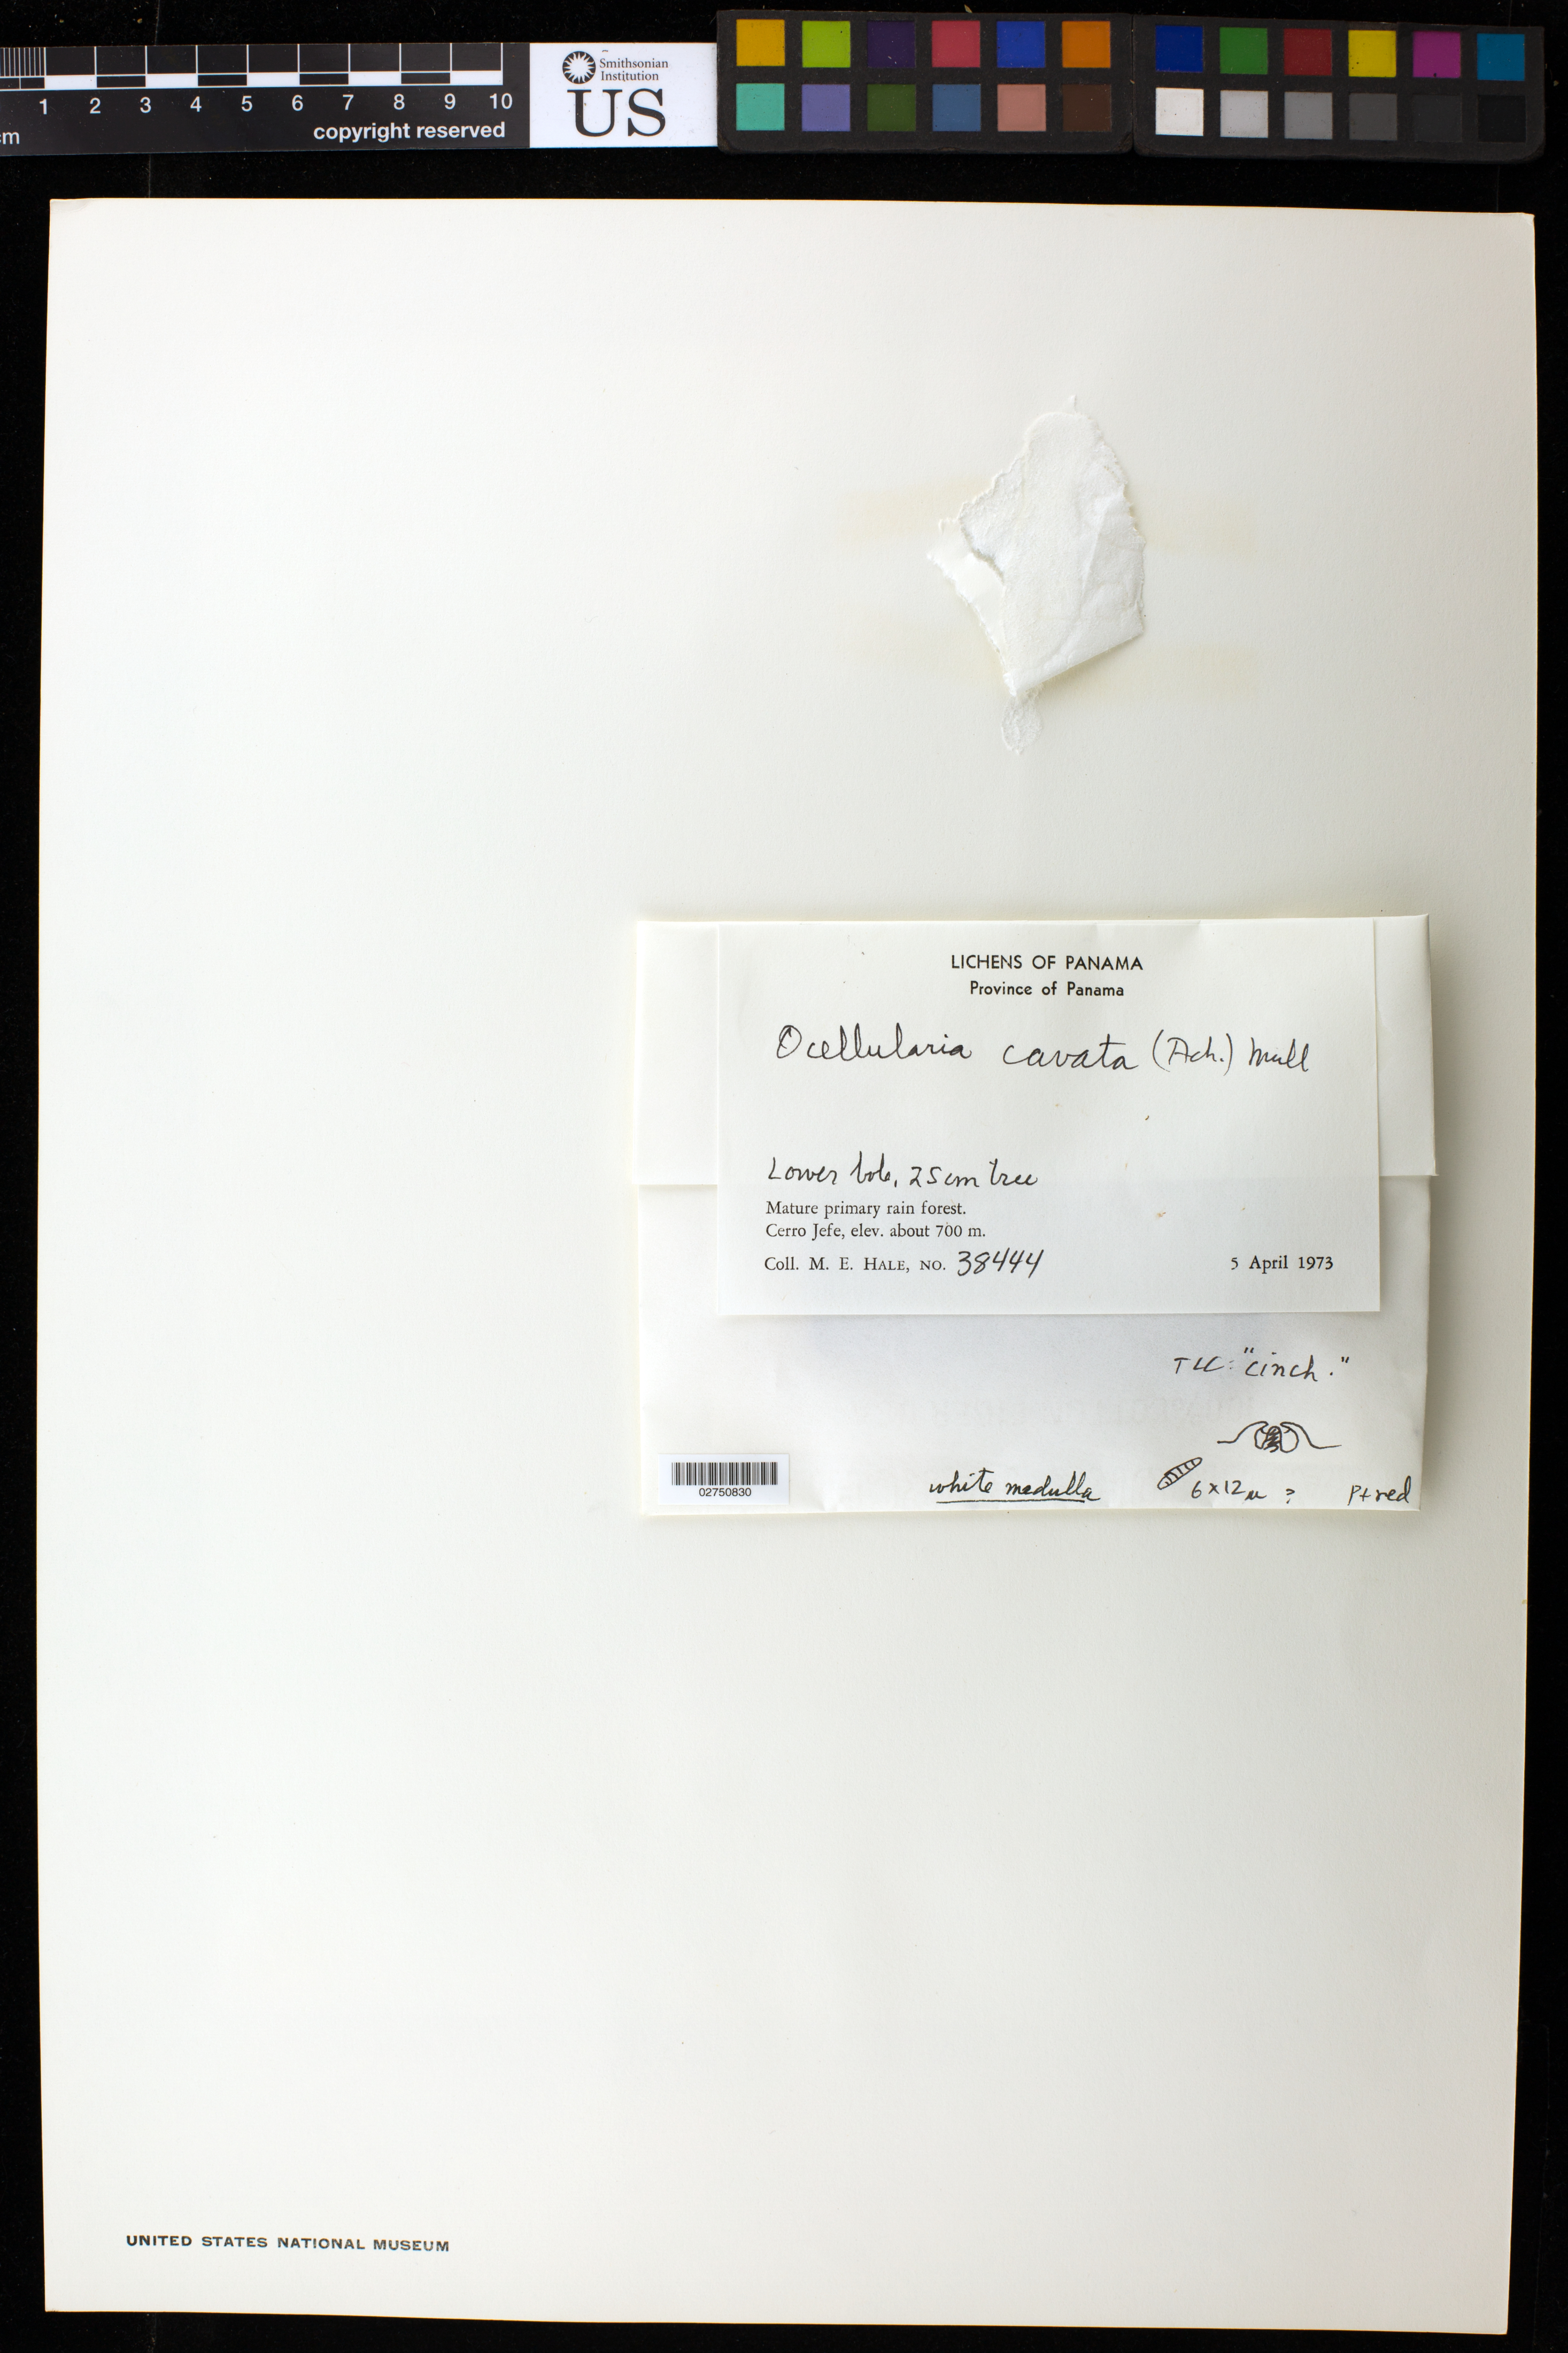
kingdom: Fungi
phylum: Ascomycota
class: Lecanoromycetes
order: Ostropales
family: Graphidaceae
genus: Ocellularia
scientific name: Ocellularia cavata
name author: (Ach.) Müll. Arg.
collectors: M. Hale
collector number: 38444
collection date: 1973-04-05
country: Panama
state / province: Panamá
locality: Cerro Jefe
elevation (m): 700